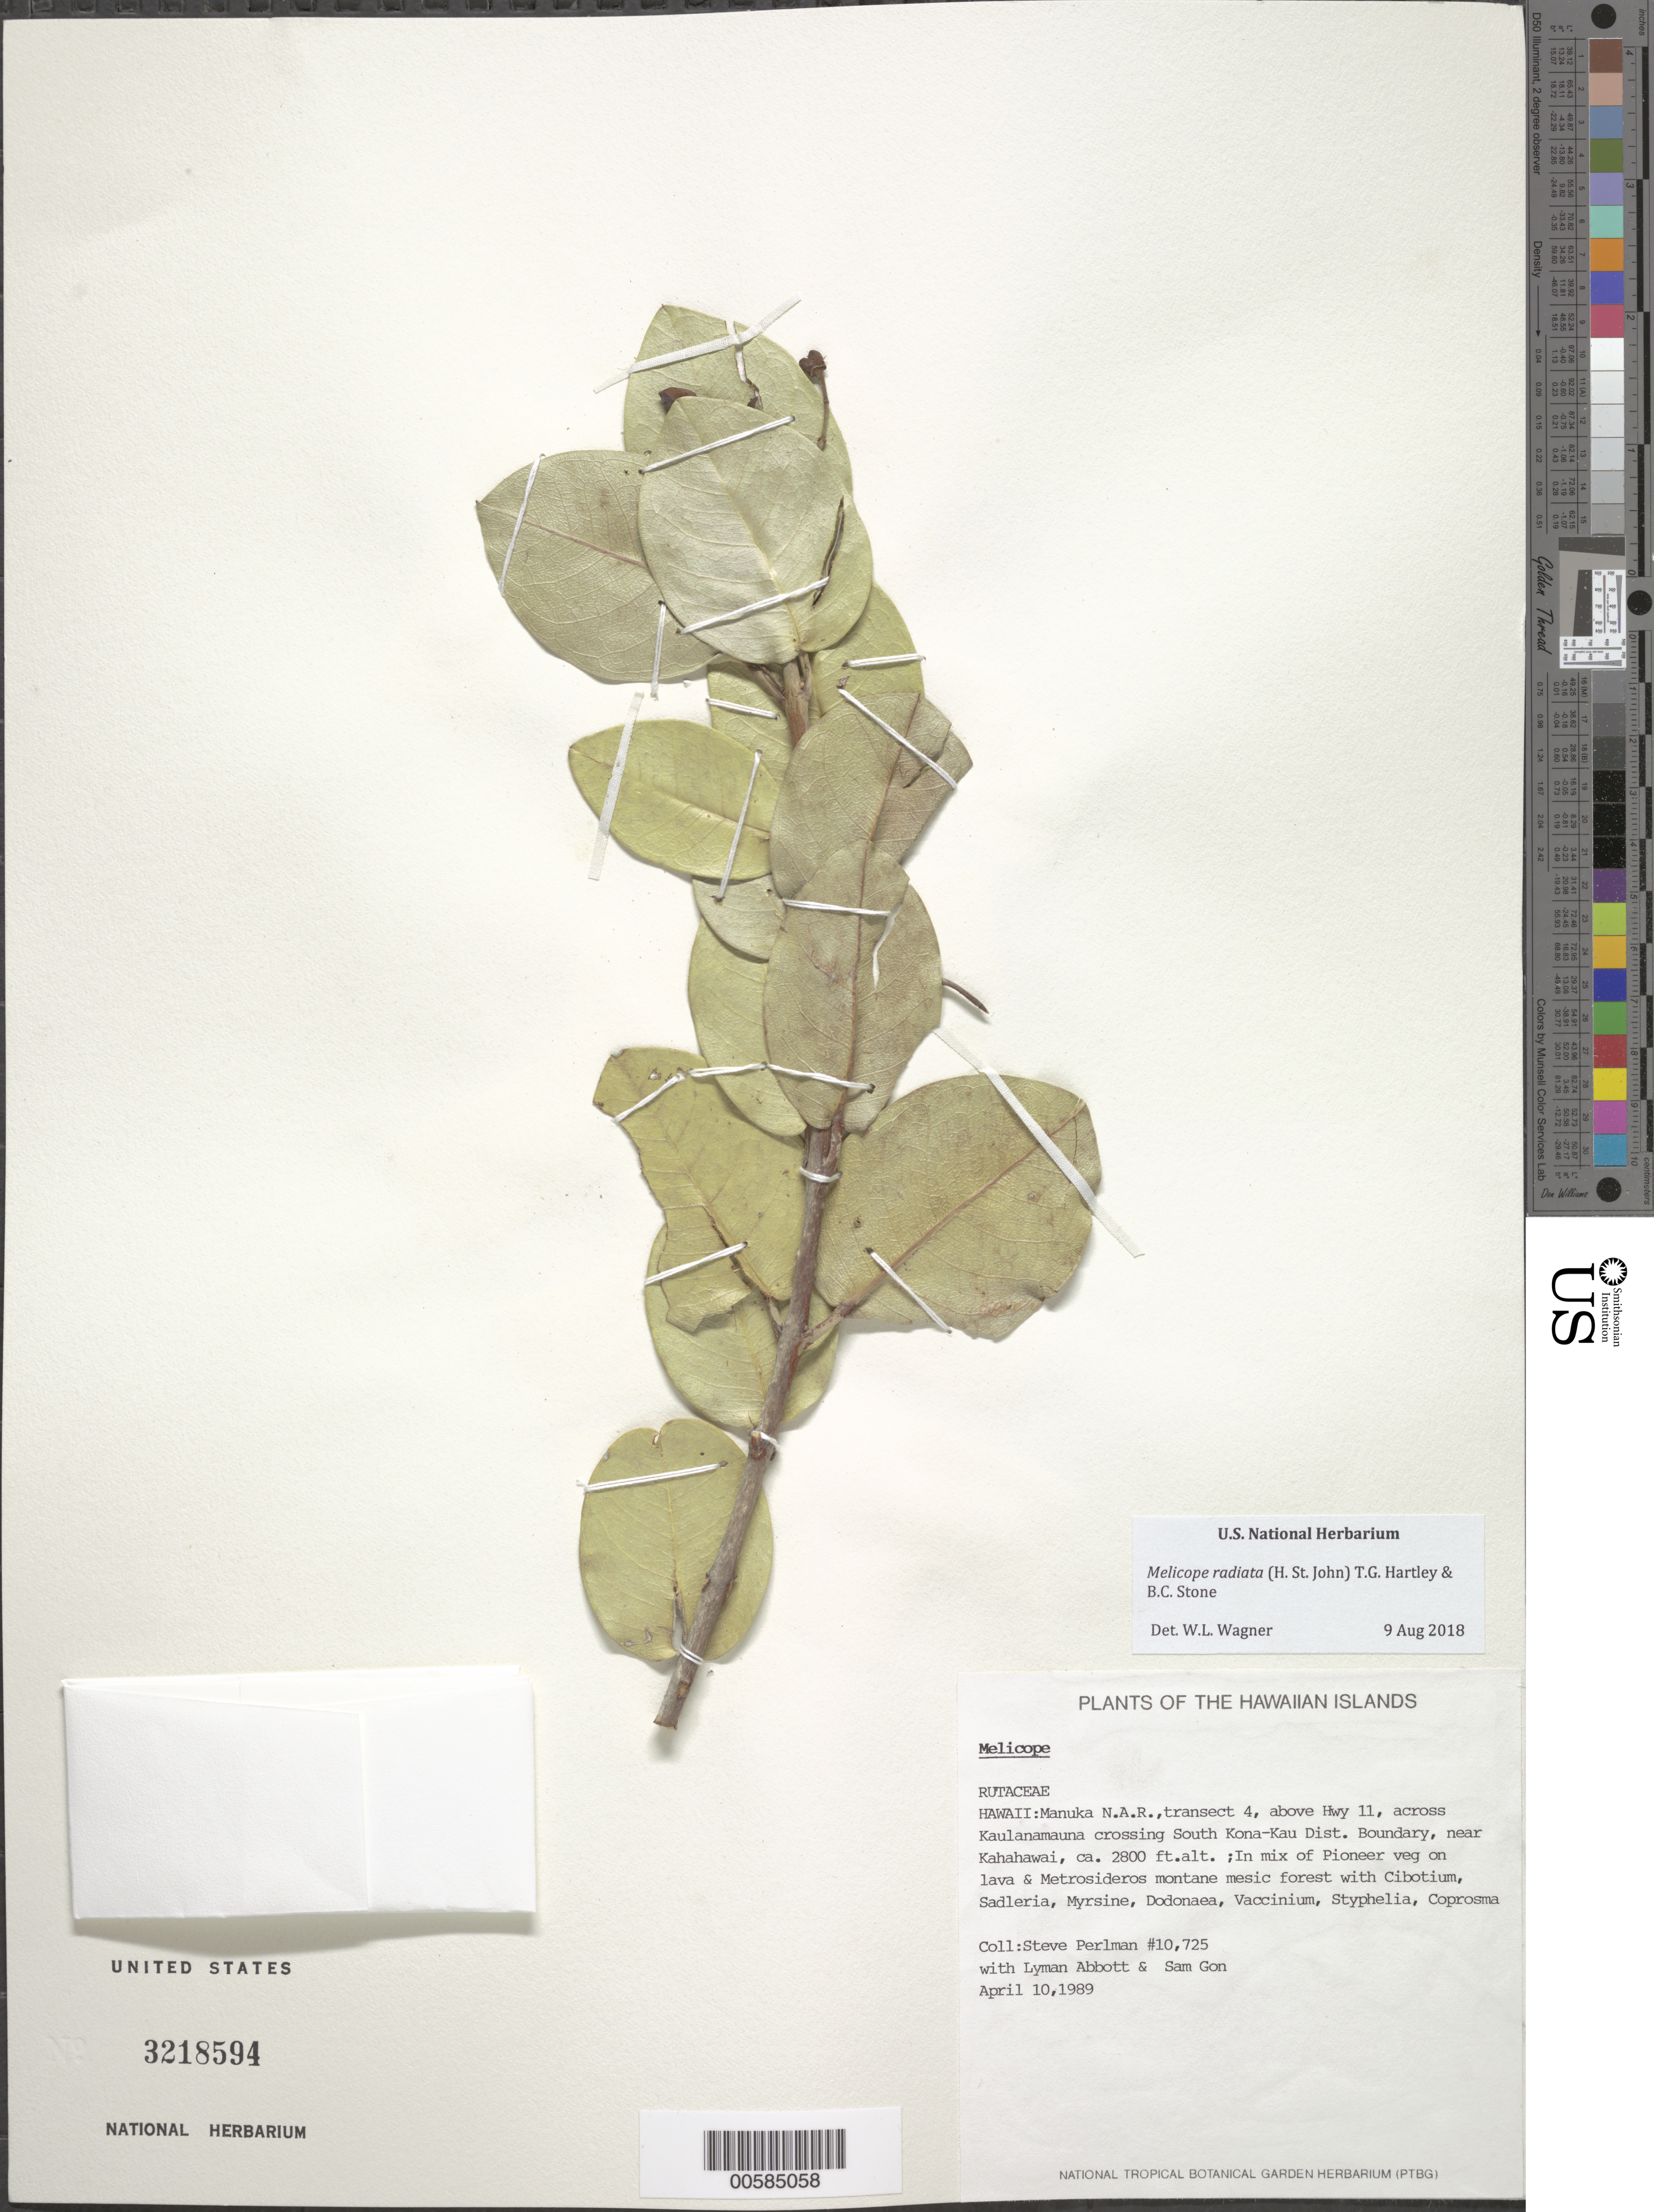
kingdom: Plantae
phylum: Tracheophyta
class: Magnoliopsida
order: Sapindales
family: Rutaceae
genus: Melicope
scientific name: Melicope radiata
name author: (H. St. John) T.G. Hartley & B.C. Stone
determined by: Wagner, W. L., (BOT), Smithsonian Institution - National Museum of Natural History (UNITED STATES)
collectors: S. P. Perlman, L. Abbott & S. Gon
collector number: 10725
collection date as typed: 10 Apr 1989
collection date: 1989-04-10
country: United States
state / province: Hawaii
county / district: Hawaii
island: Hawaii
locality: Manuka N.A.R., transect 4, above Hwy 11, across Kaulanamauna crossing South Kona-Kau Dist Boundary, near Kahahawai.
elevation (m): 853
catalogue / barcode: US 3218594